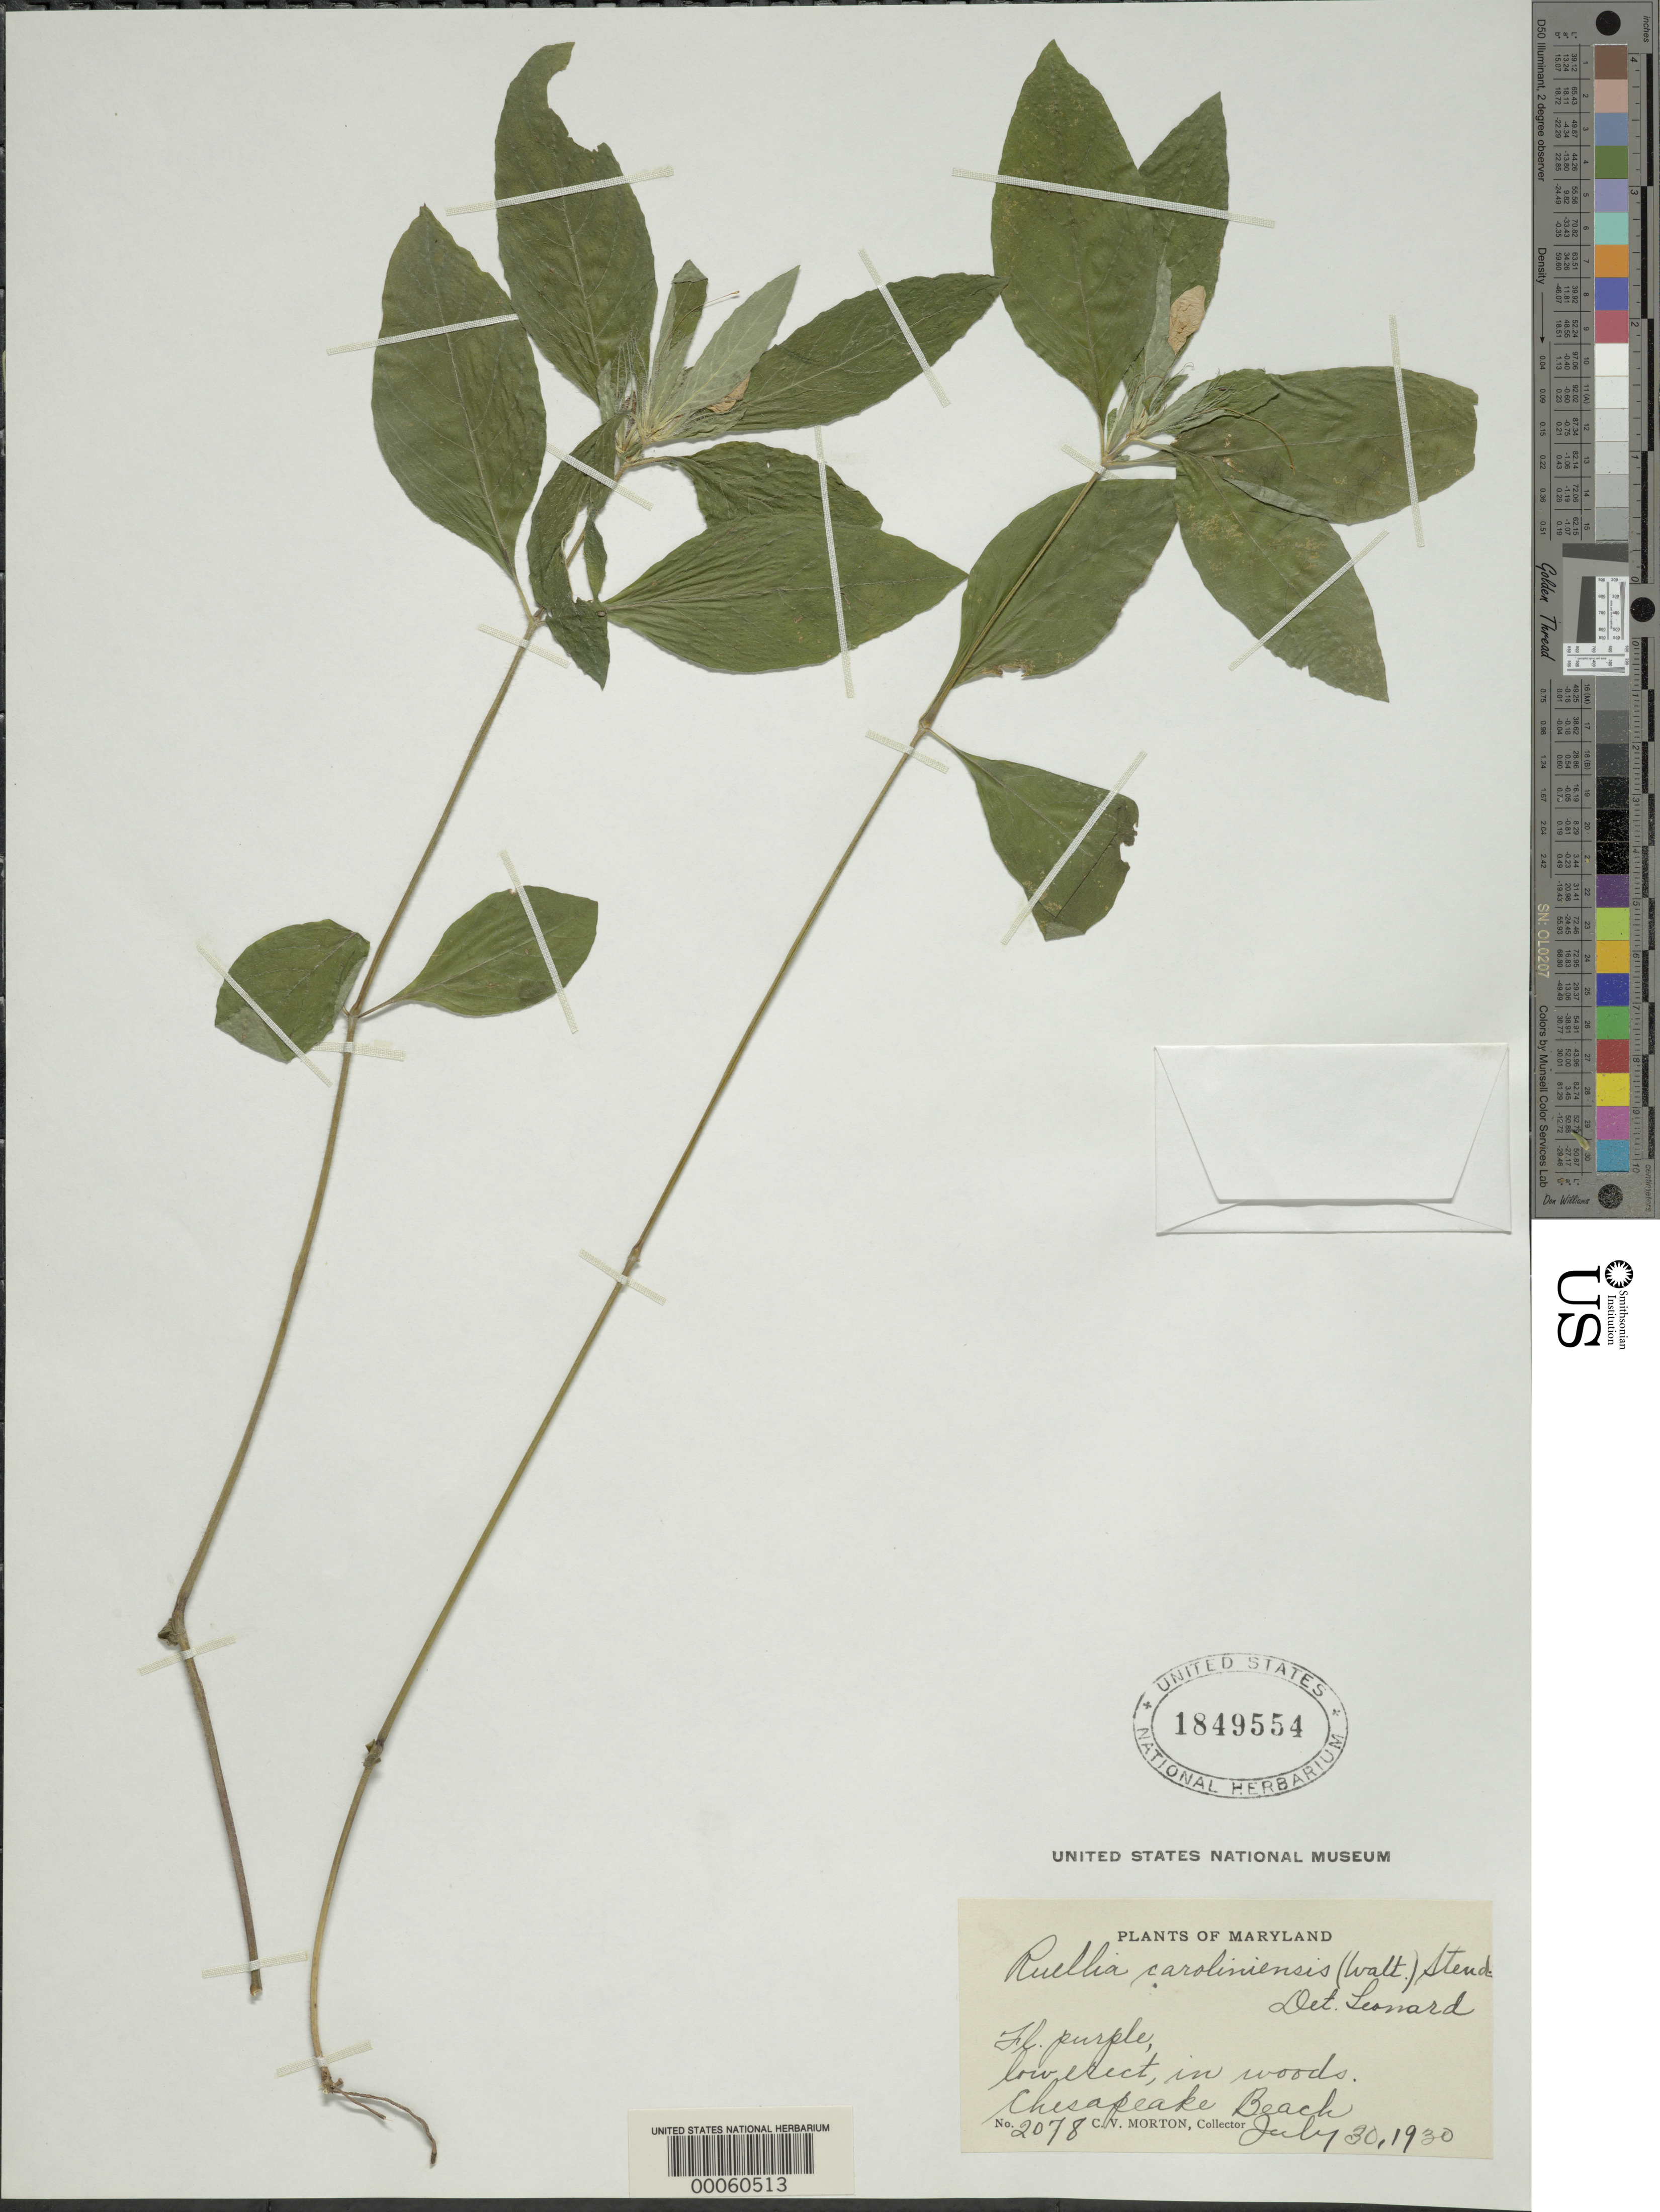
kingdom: Plantae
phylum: Tracheophyta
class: Magnoliopsida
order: Lamiales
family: Acanthaceae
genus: Ruellia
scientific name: Ruellia caroliniensis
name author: (J.F. Gmel.) Steud.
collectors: C. V. Morton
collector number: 2078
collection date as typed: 30 Jul 1930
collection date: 1930-07-30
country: United States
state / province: Maryland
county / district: Anne Arundel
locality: Chesapeake Beach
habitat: In woods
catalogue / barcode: US 1849554